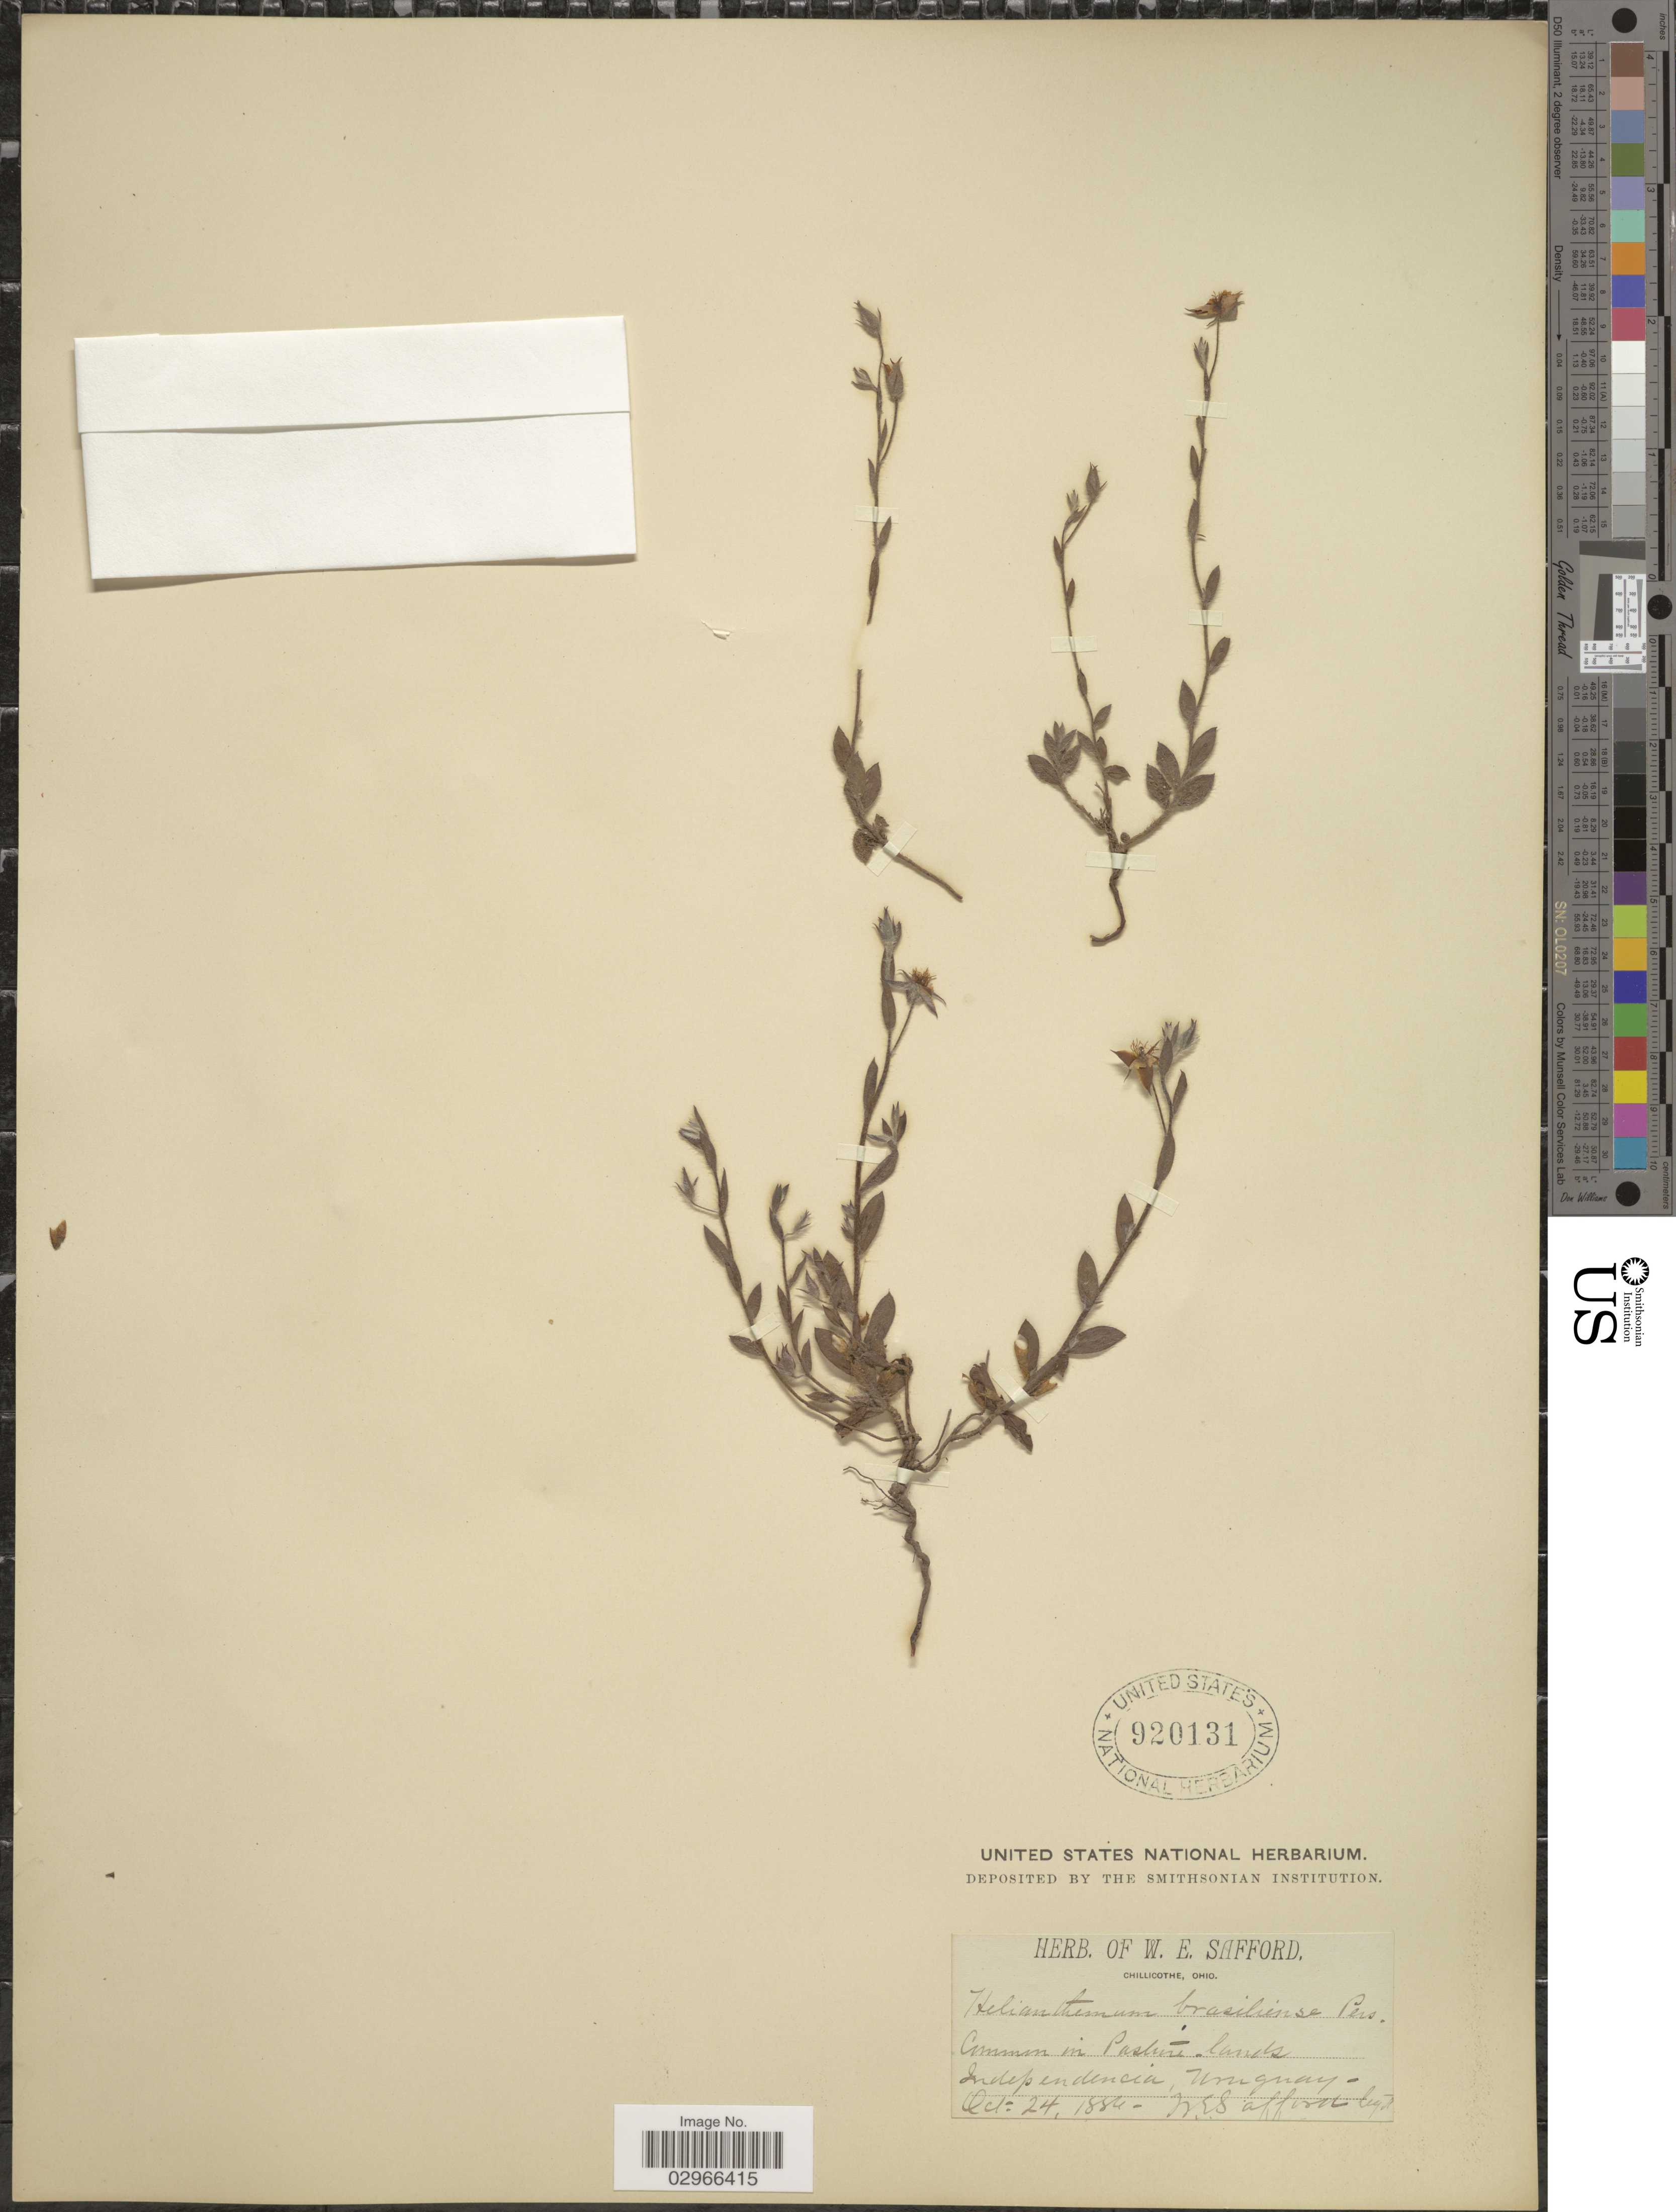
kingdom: Plantae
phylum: Tracheophyta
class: Magnoliopsida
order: Malvales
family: Cistaceae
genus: Halimium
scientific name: Halimium brasiliense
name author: (Lam.) Grosser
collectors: W. E. Safford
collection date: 1886-10-24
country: Uruguay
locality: Independencia.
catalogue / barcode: US 920131